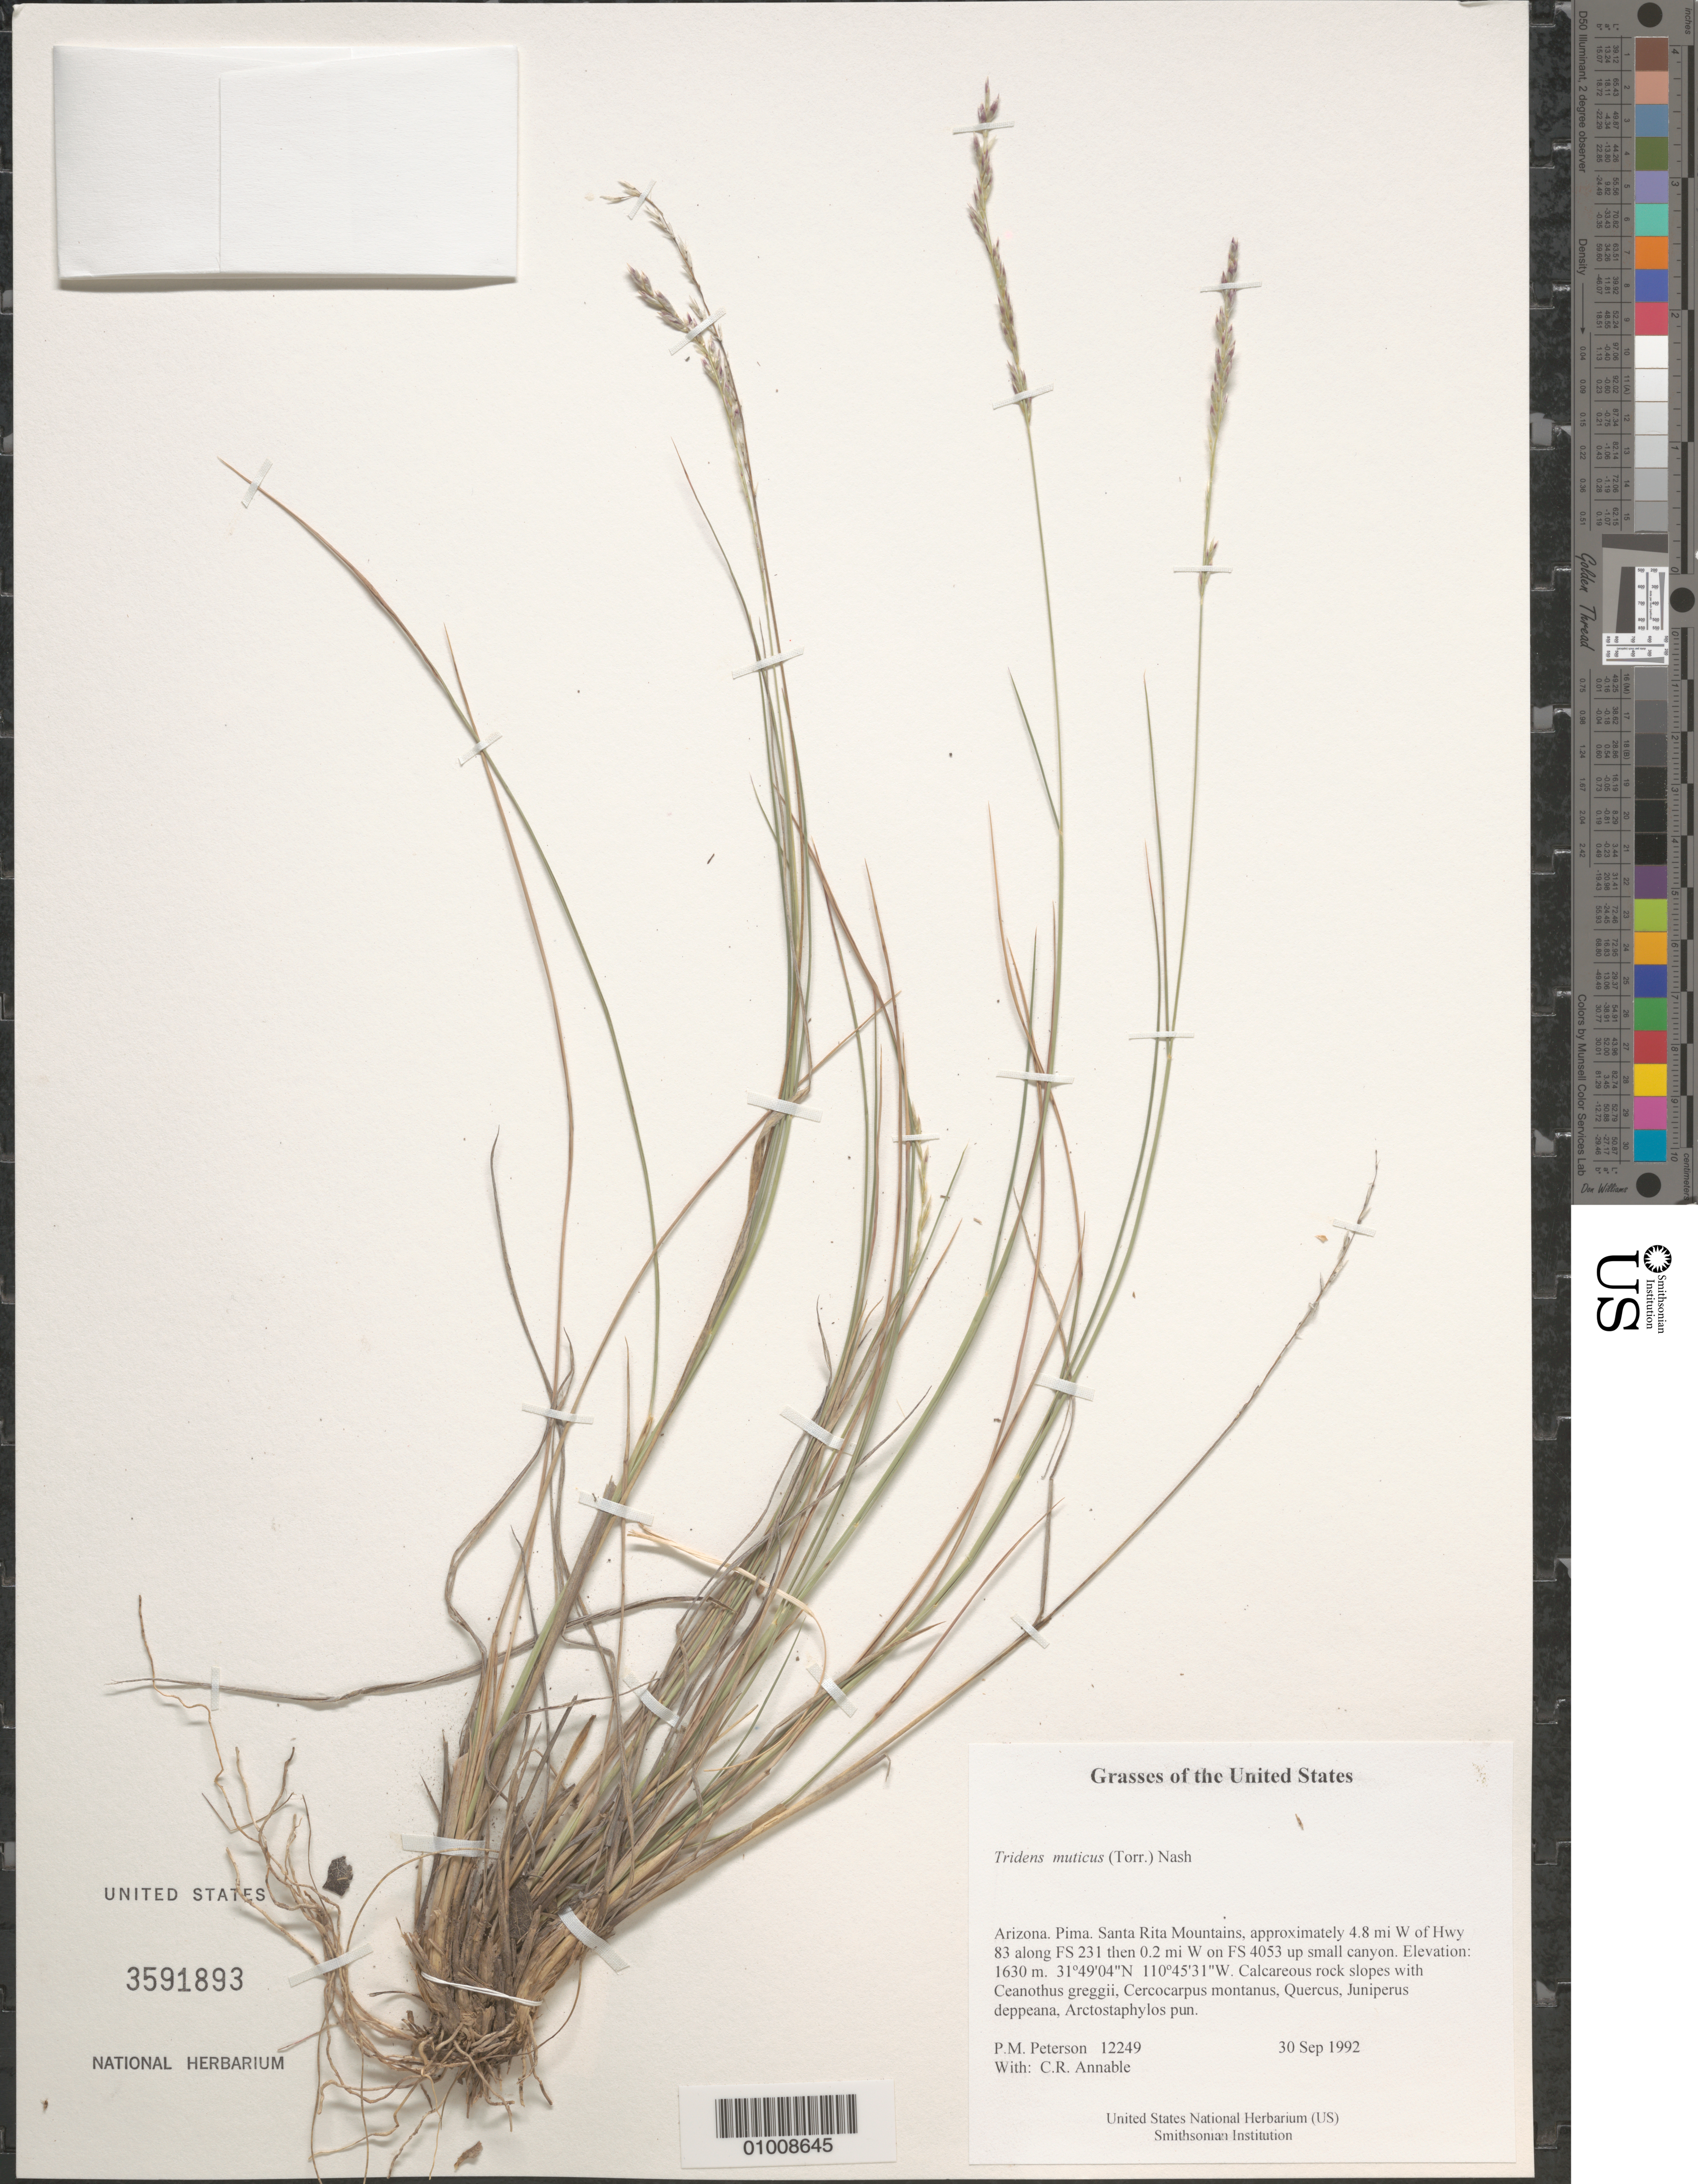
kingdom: Plantae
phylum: Tracheophyta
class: Liliopsida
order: Poales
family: Poaceae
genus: Tridens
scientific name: Tridens muticus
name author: (Torr.) Nash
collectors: P. M. Peterson & C. R. Annable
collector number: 12249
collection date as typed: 30 Sep 1992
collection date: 1992-09-30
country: United States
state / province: Arizona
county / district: Pima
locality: Santa Rita Mountains, approximately 4.8 mi W of Hwy 83 along FS 231 then 0.2 mi W on FS 4053 up small canyon.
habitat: Calcareous rock slopes with Ceanothus greggii, Cercocarpus montanus, Quercus, Juniperus deppeana, Arctostaphylos pun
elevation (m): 1630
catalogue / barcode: US 3591893